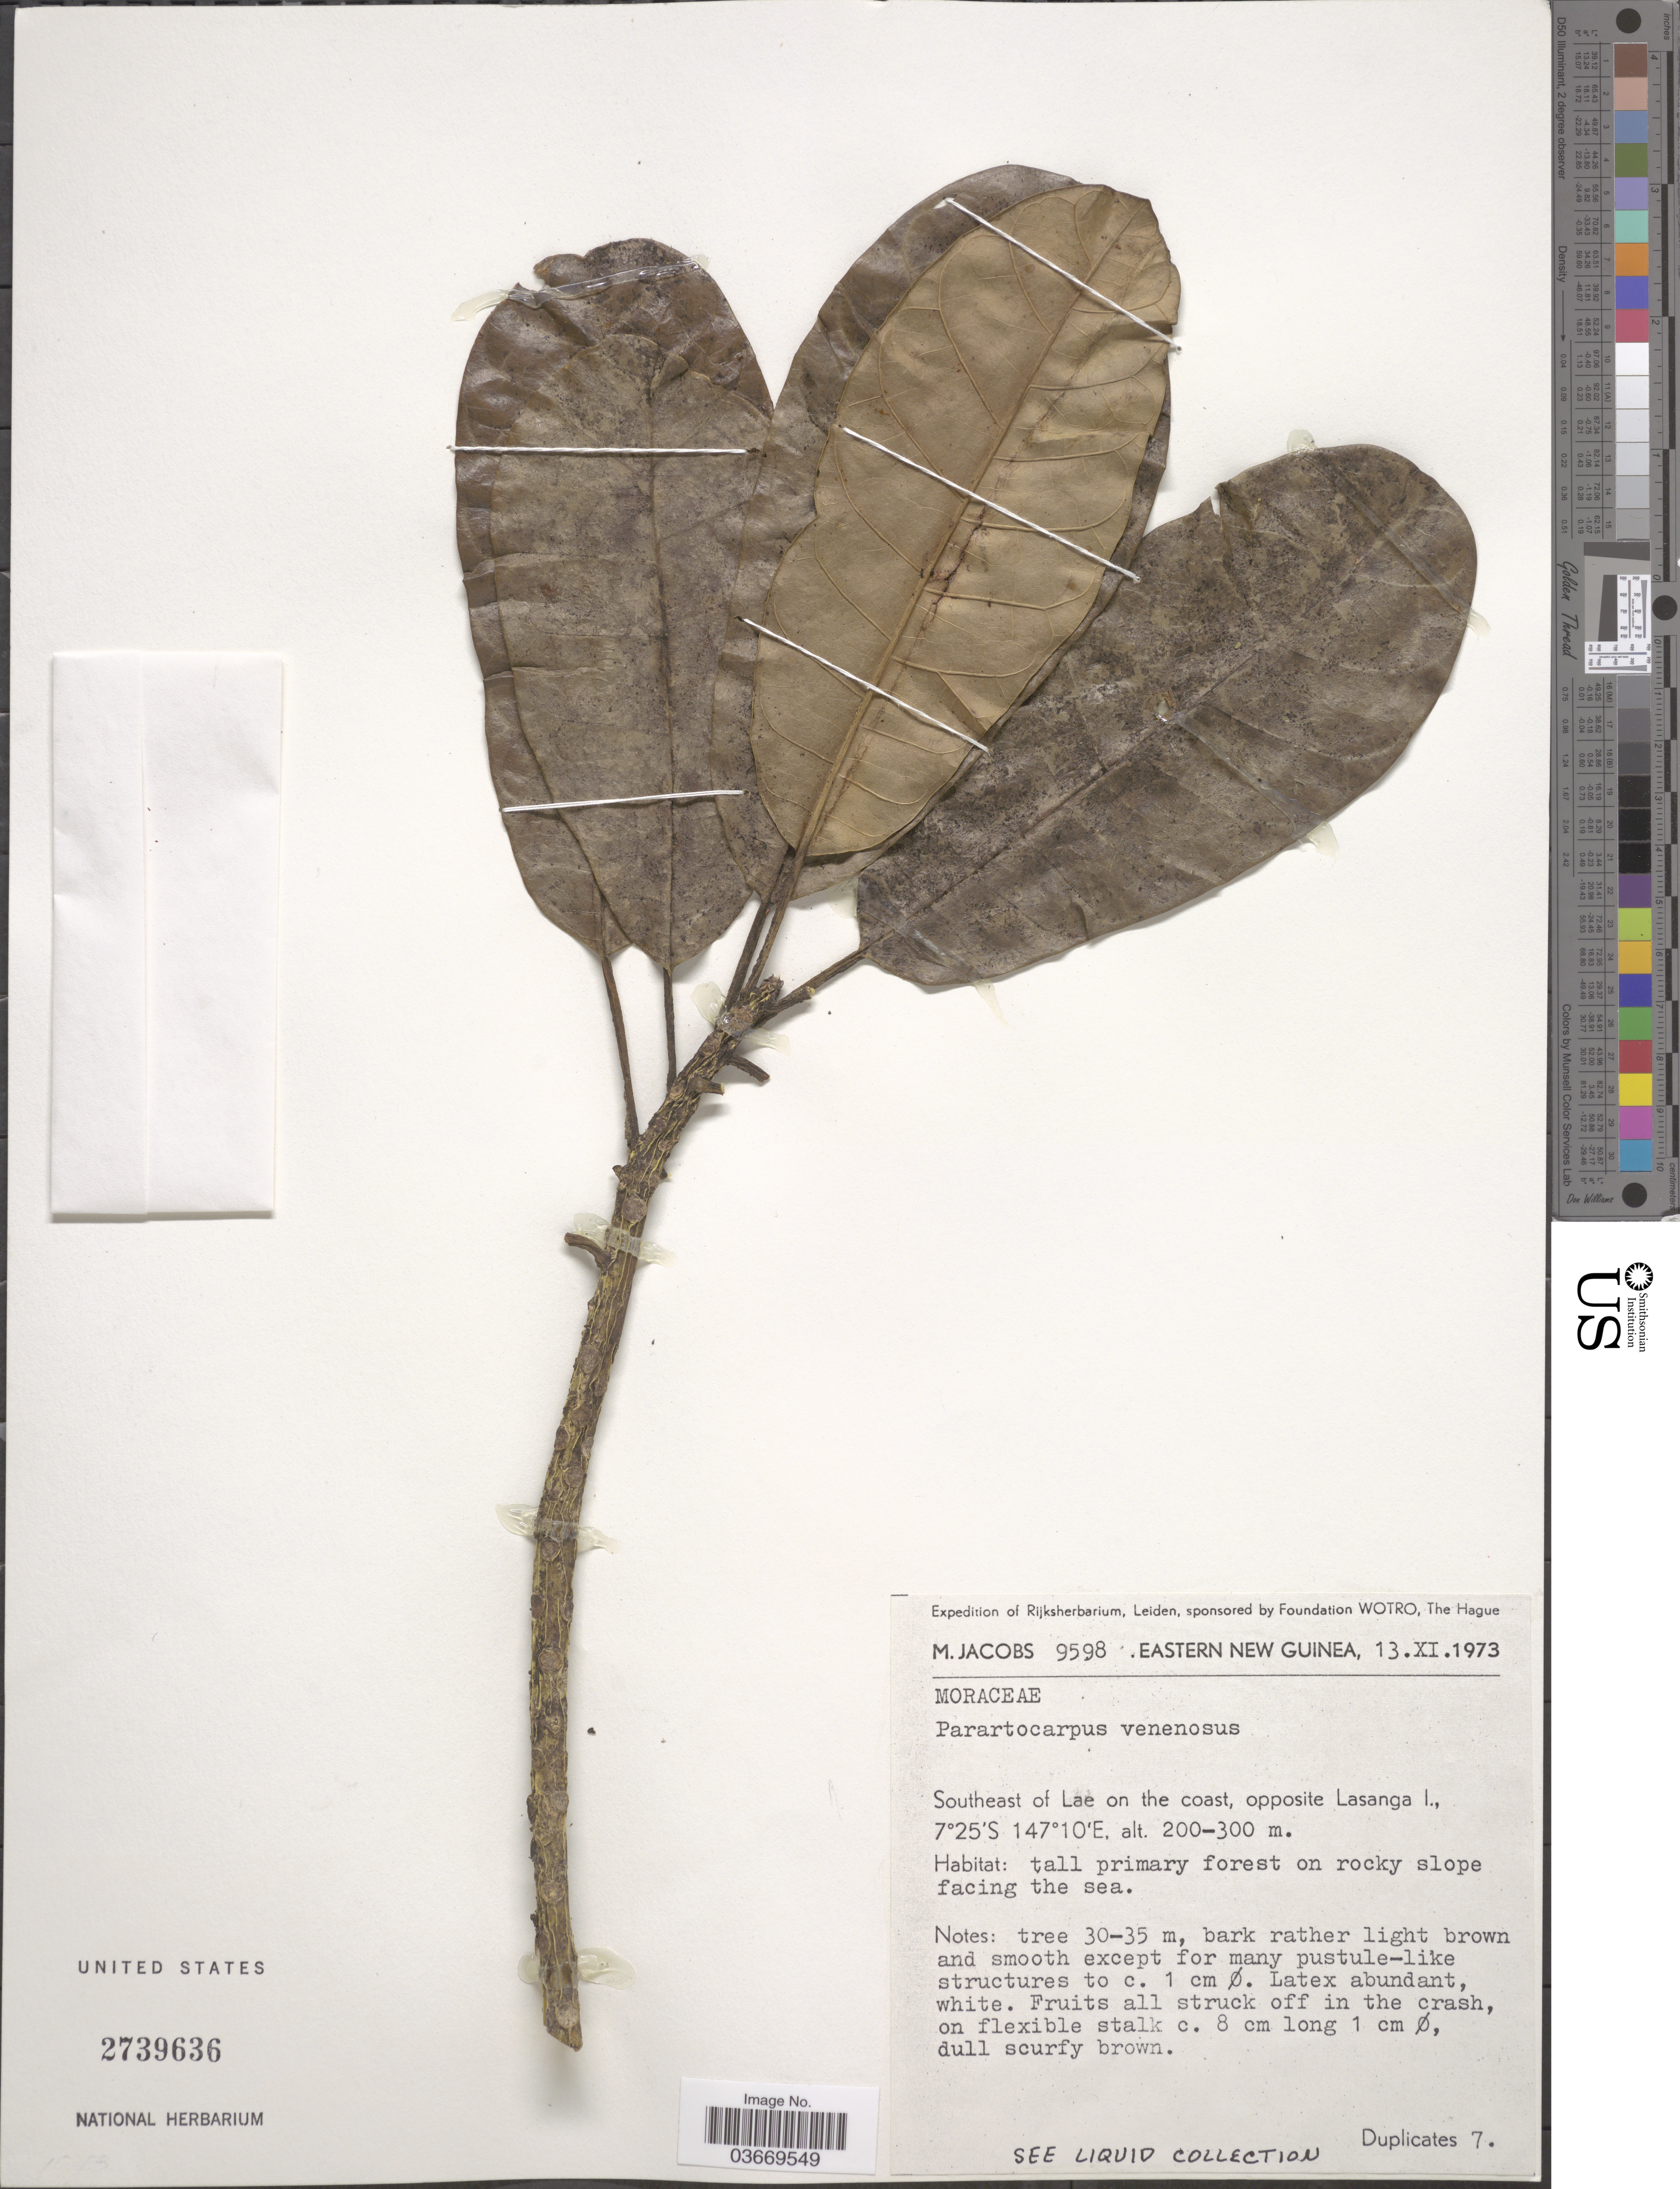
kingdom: Plantae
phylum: Tracheophyta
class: Magnoliopsida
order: Rosales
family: Moraceae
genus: Parartocarpus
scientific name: Parartocarpus venenosus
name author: (Zoll. & Moritzi) Becc.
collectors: M. Jacobs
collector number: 9598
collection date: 1973-11-13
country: Papua New Guinea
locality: Eastern New Guinea. Southeast of Lae on the coast, opposite Lasanga I.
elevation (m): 200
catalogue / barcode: US 2739636